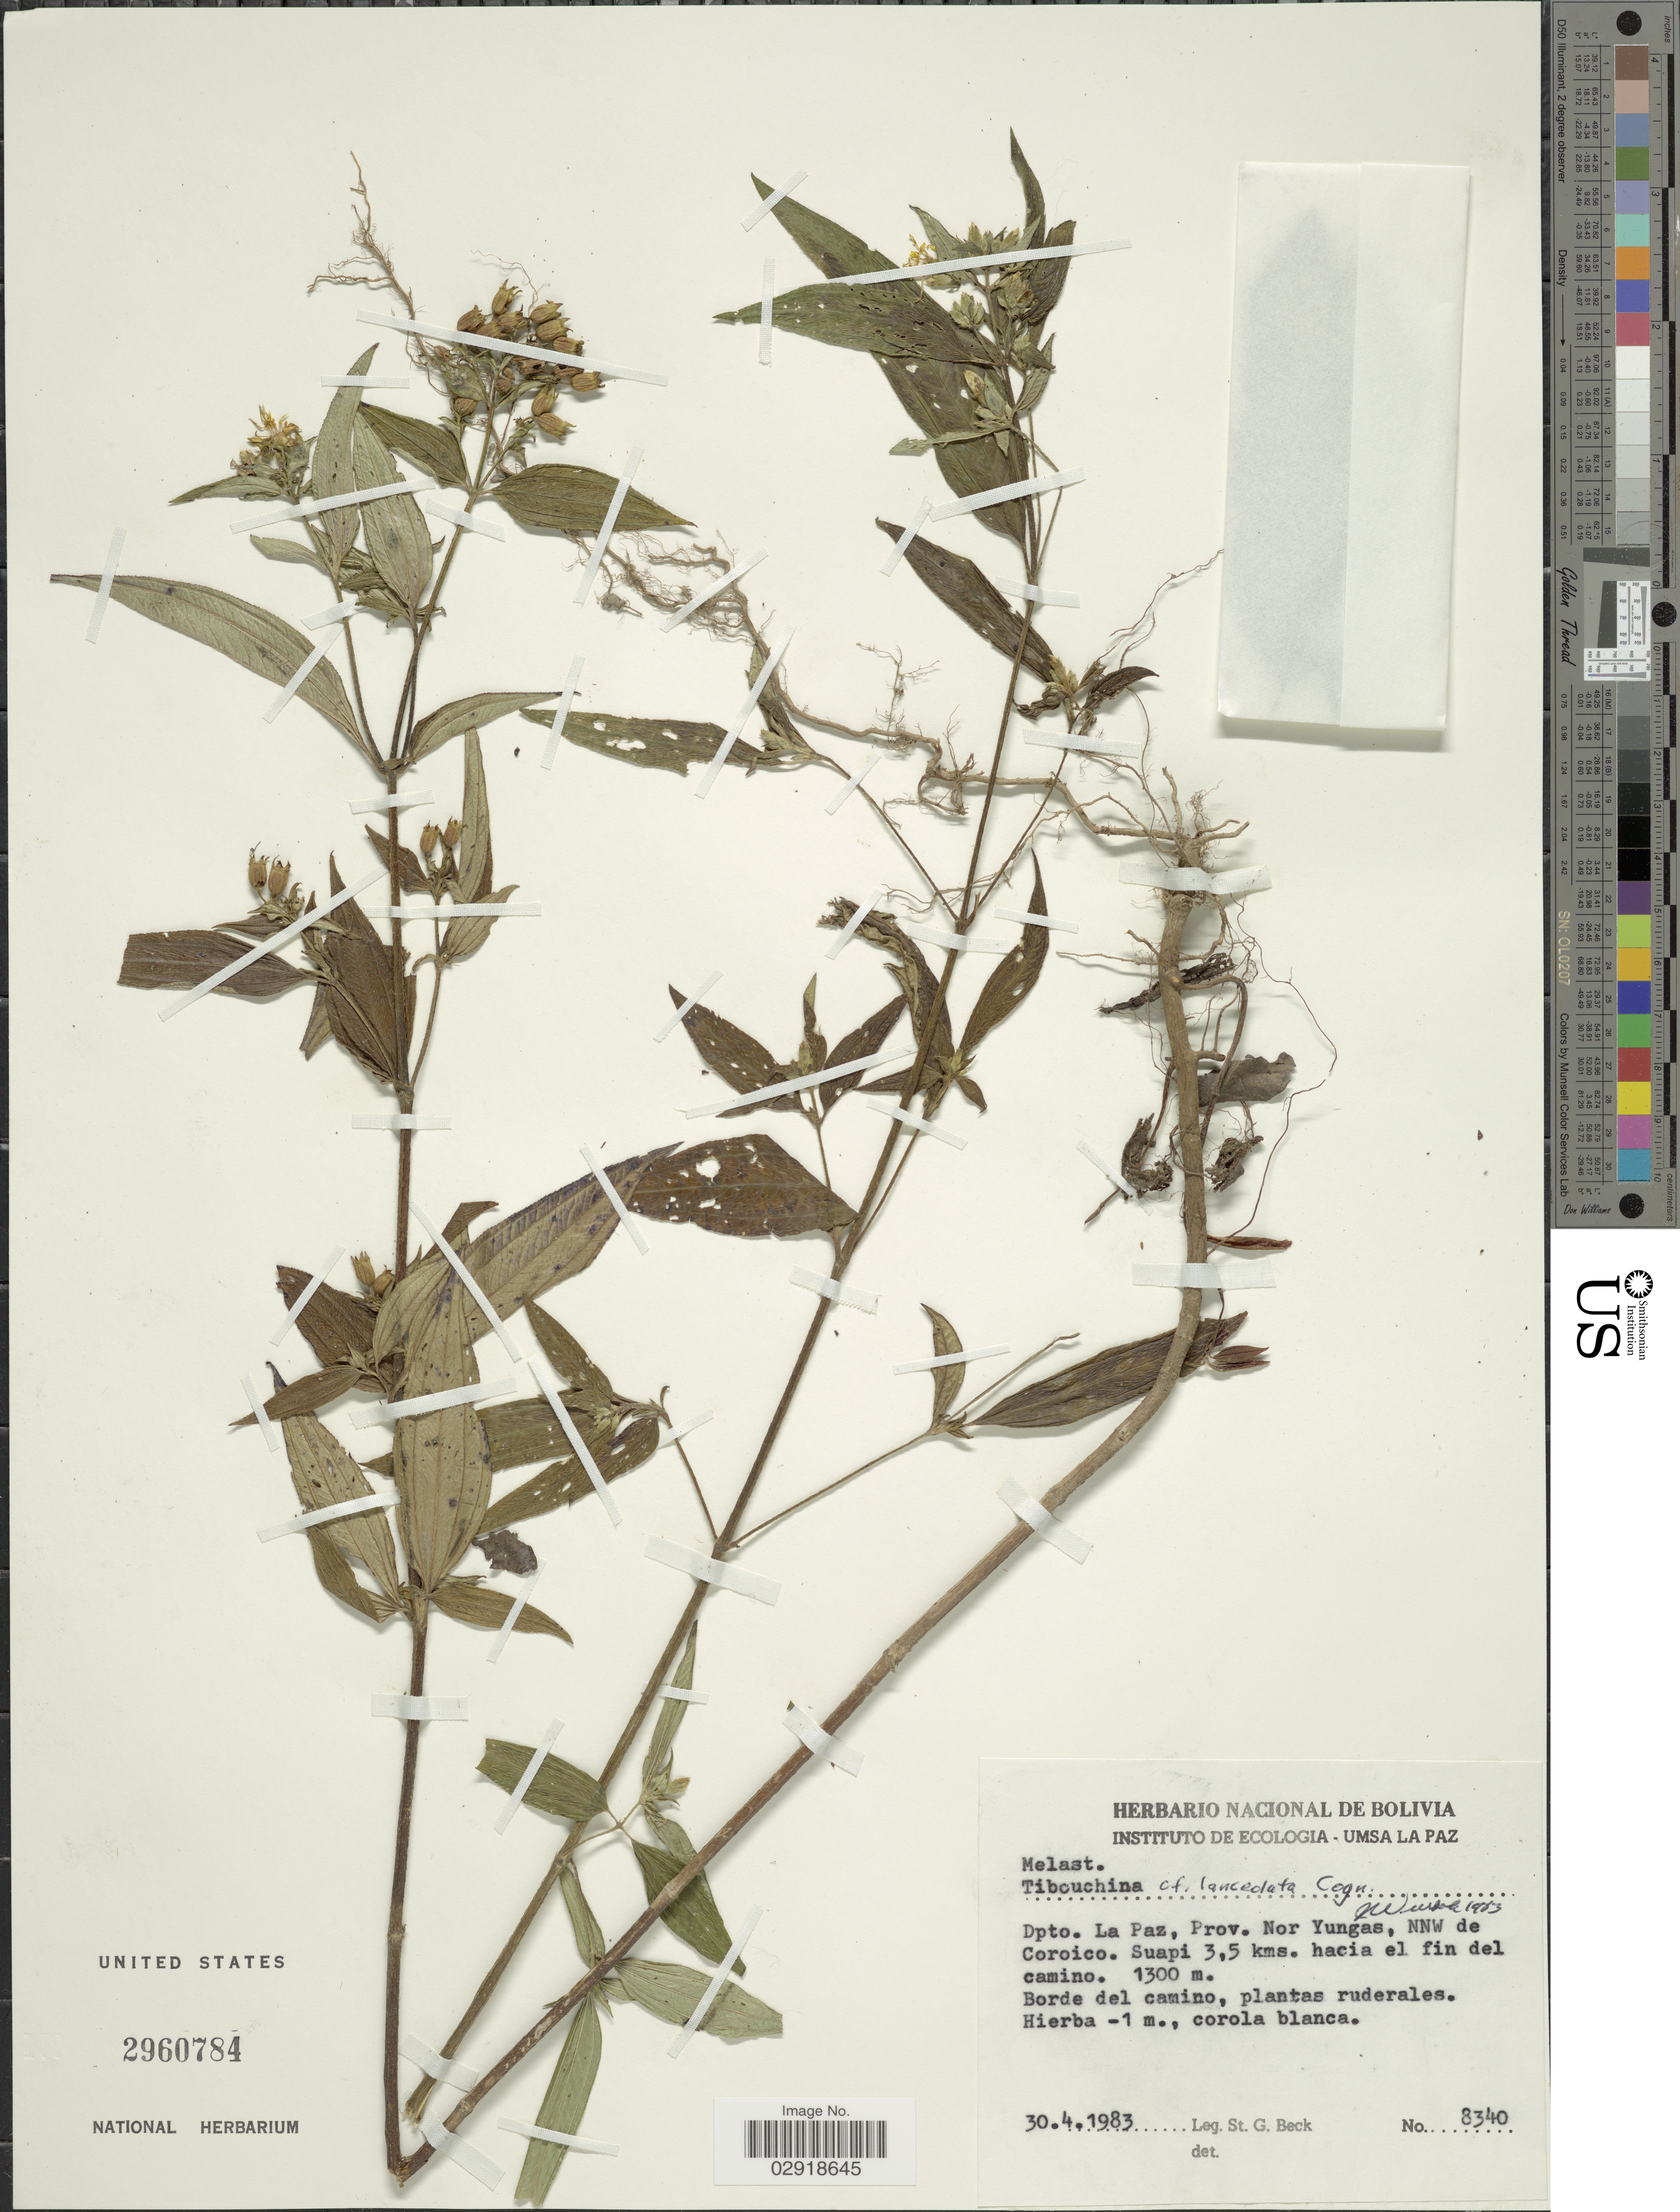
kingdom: Plantae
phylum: Tracheophyta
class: Magnoliopsida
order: Myrtales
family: Melastomataceae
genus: Chaetogastra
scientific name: Chaetogastra pauciflora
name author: P.J.F. Guim. & Michelang.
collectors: S. G. Beck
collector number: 8340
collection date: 1983-04-30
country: Bolivia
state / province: La Paz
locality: Dpto. La Paz, Prov. Nor Yungas, NNW de Coroico. Suapi 3.5 kms. hacia el fin del camino.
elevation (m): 1300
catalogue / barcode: US 2960784